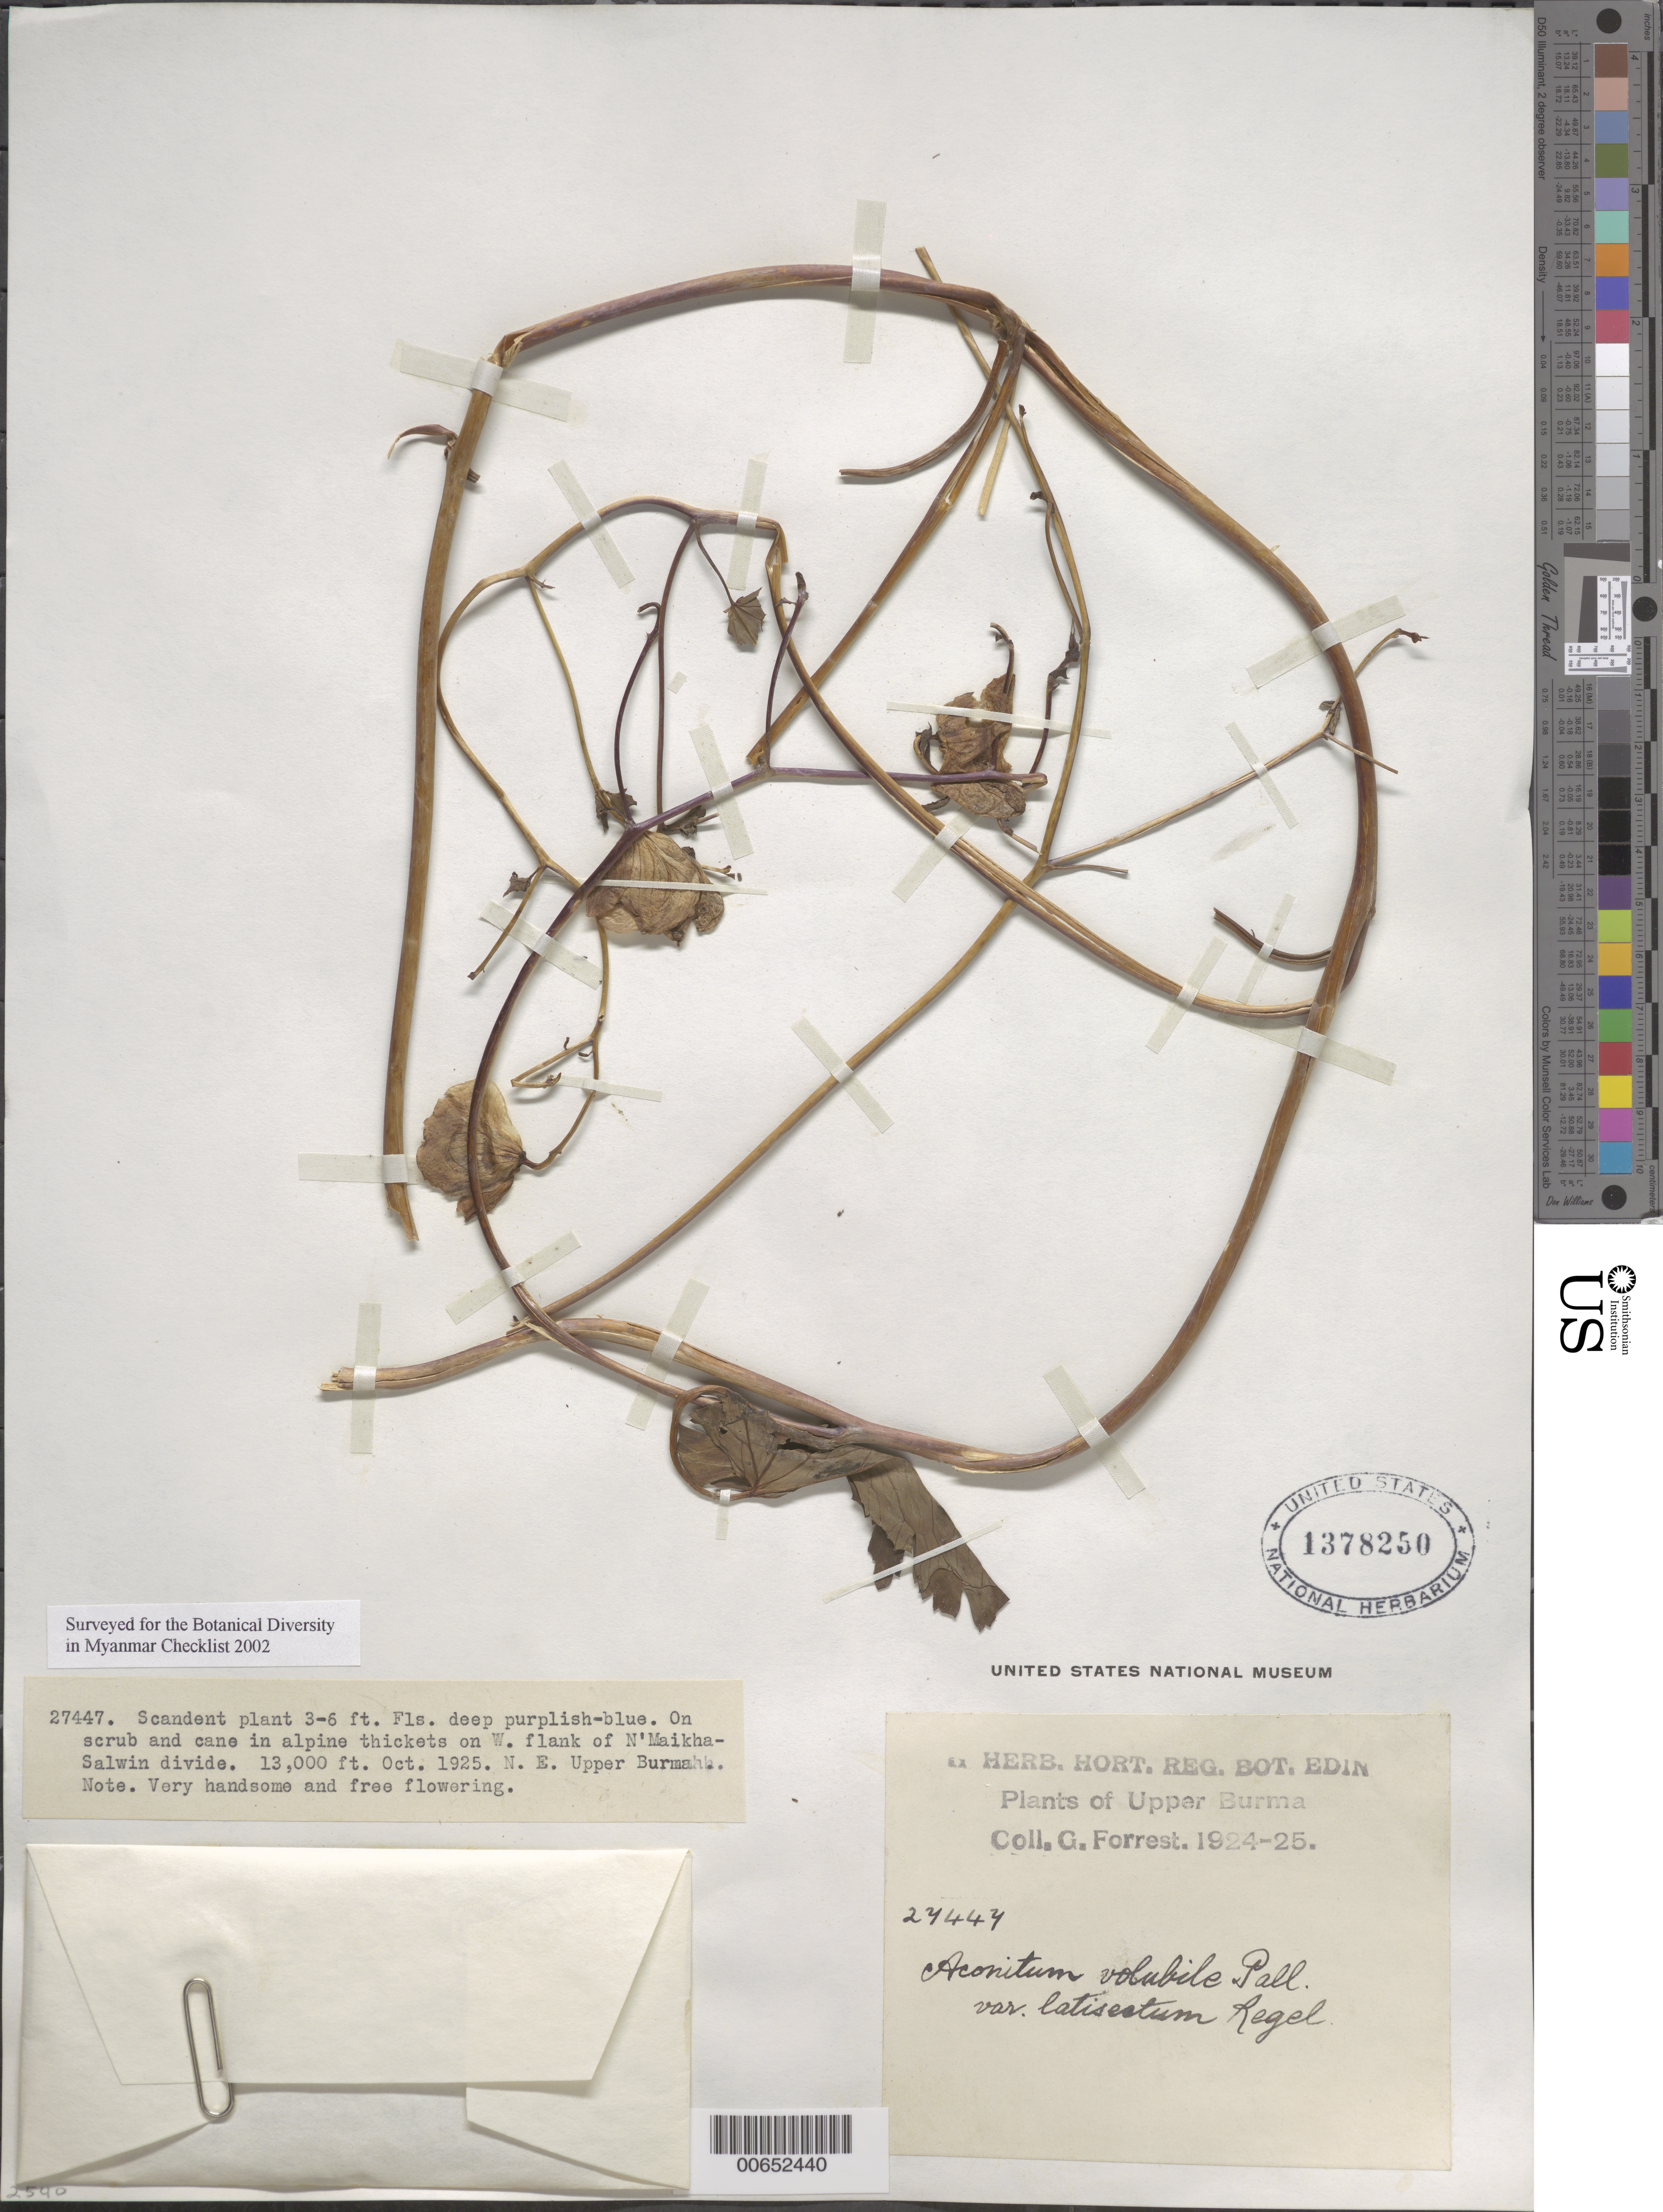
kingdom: Plantae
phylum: Tracheophyta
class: Magnoliopsida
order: Ranunculales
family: Ranunculaceae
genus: Aconitum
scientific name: Aconitum volubile var. latisectum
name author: Regel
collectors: G. Forrest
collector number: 27447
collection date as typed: Oct 1925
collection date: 1925-10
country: Myanmar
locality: NE Upper Burma, W. flank of N'Maikha-Salwin divide.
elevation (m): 3962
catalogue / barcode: US 1378250